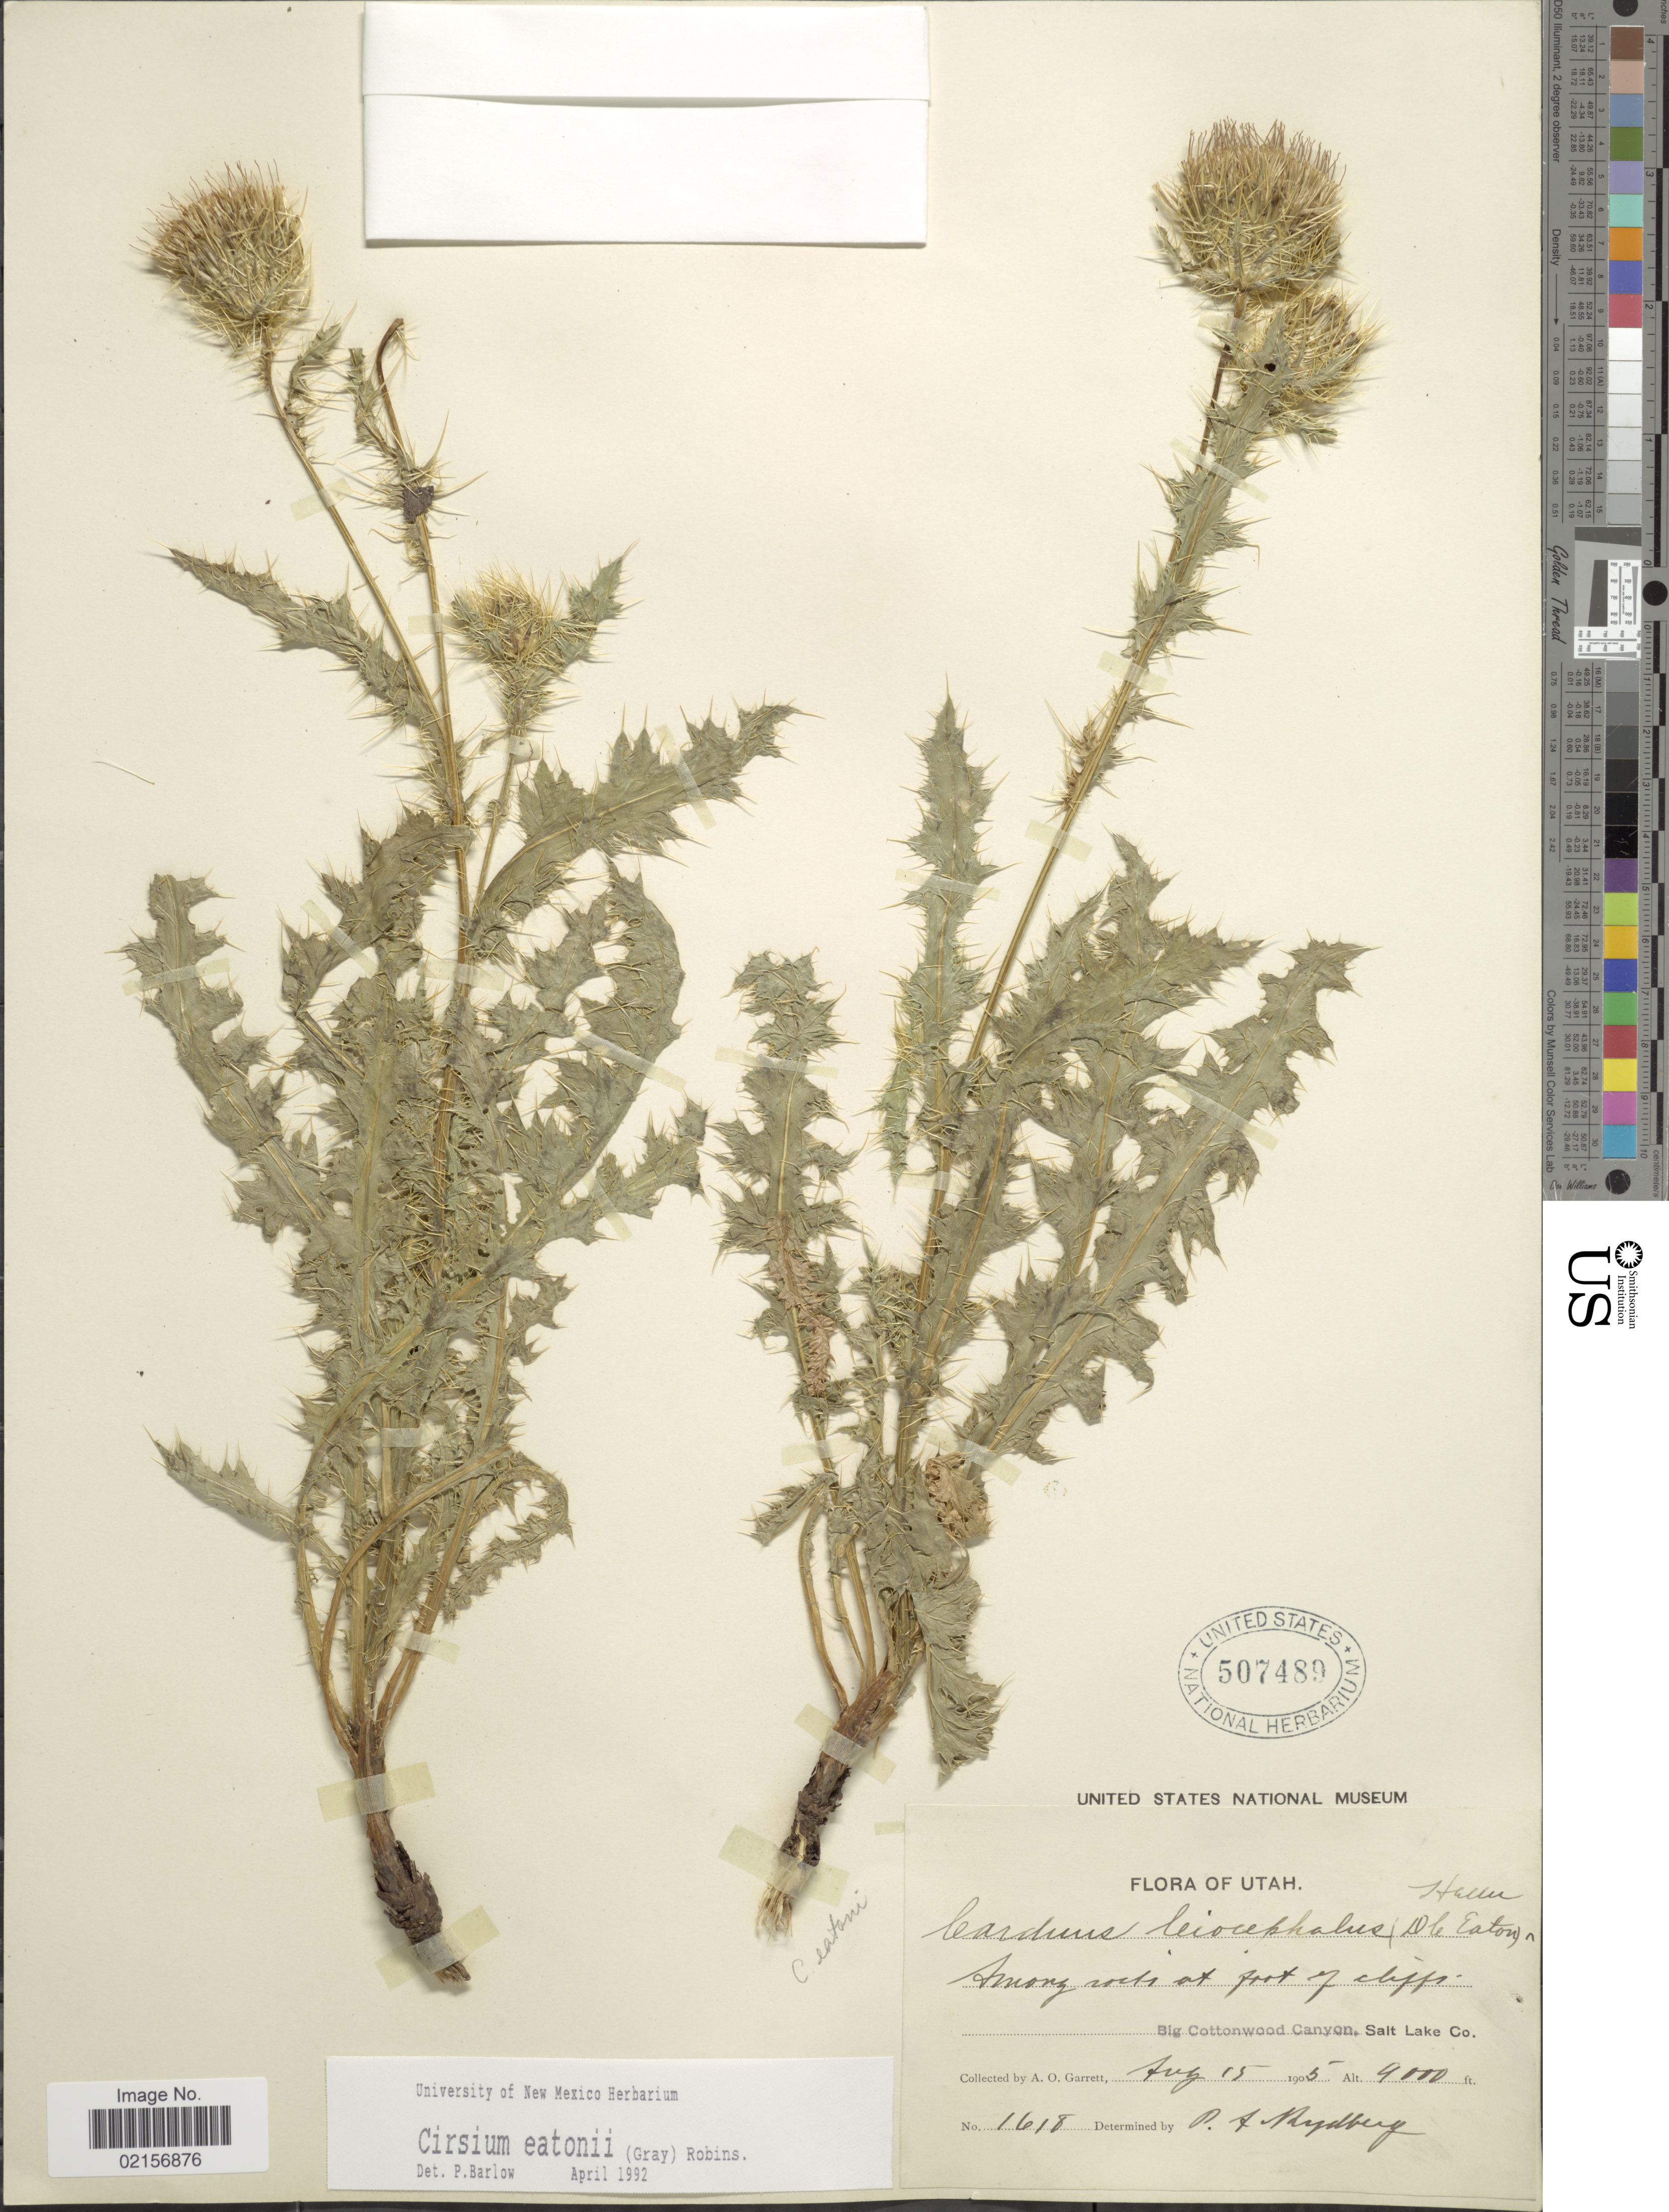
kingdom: Plantae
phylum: Tracheophyta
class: Magnoliopsida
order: Asterales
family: Asteraceae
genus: Cirsium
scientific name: Cirsium eatonii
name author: (A. Gray) B.L. Rob.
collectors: A. O. Garrett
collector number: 1618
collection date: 1905-08-15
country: United States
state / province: Utah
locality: Among rocks at foot of cliffs, Big Cottonwood Canyon, Salt Lake Co.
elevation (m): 2743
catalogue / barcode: US 507489